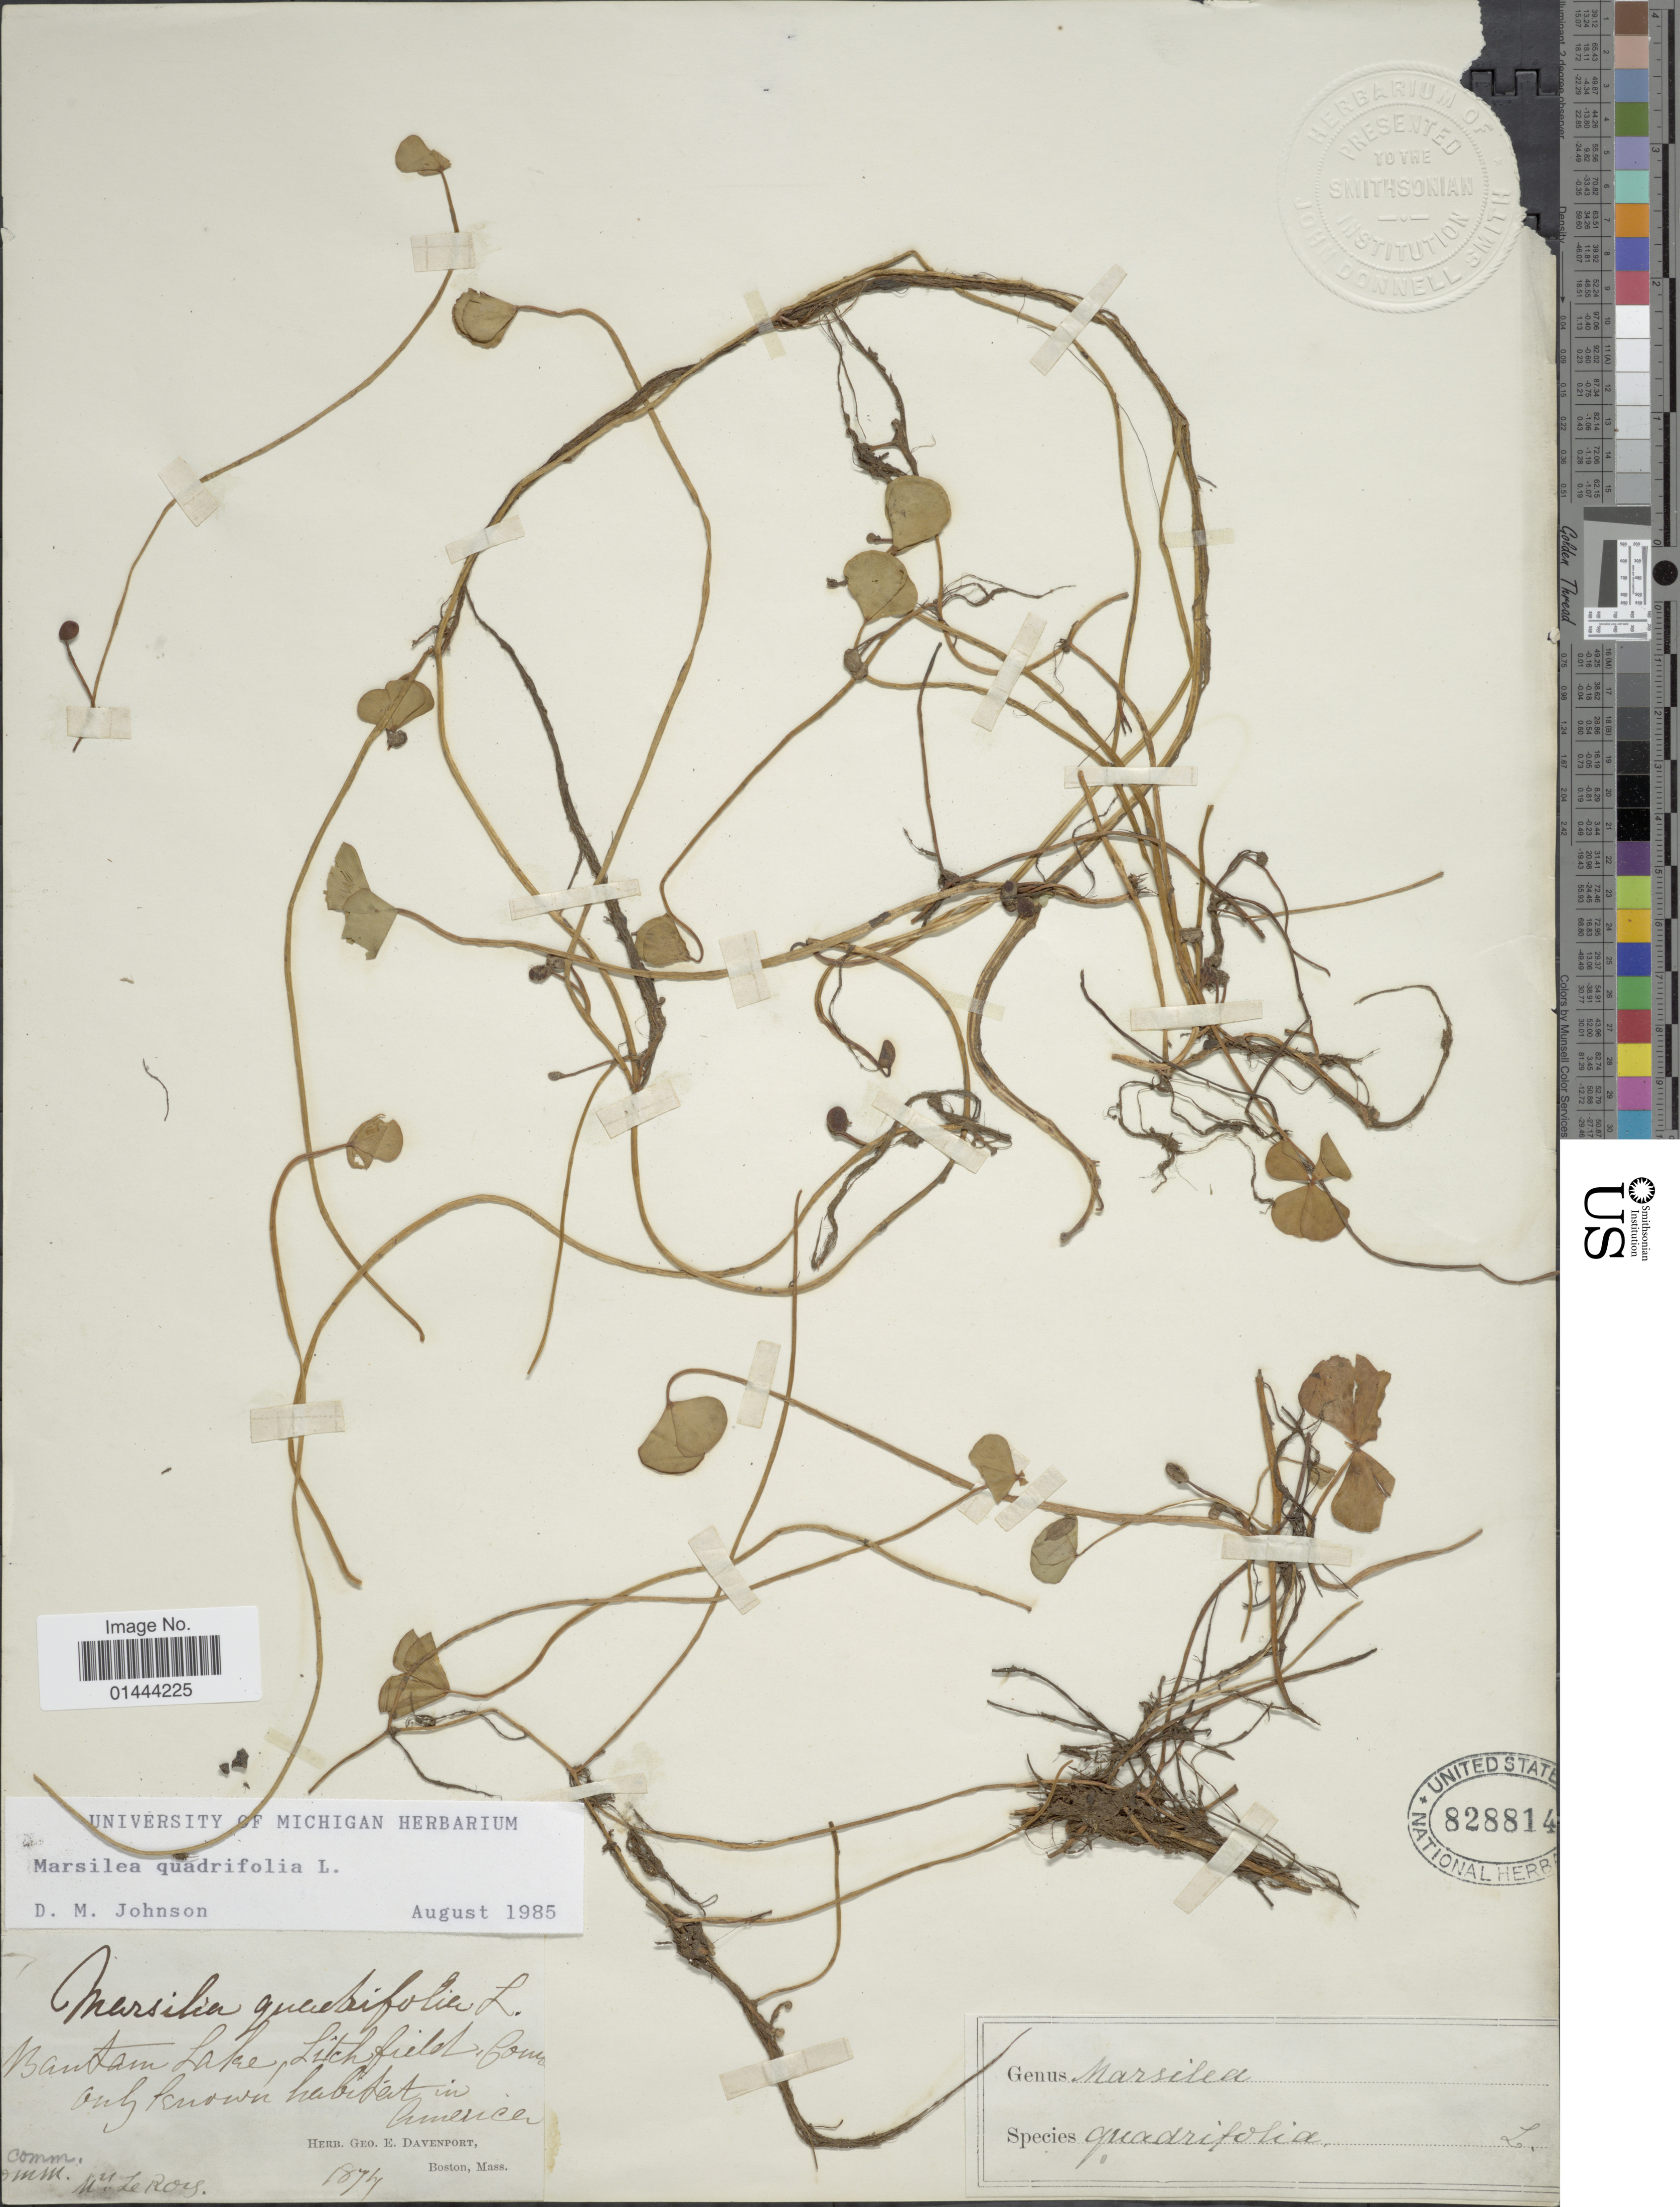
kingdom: Plantae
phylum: Tracheophyta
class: Polypodiopsida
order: Salviniales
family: Marsileaceae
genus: Marsilea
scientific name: Marsilea quadrifolia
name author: L.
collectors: ex herb. Geo. E. Davenport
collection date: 1874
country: United States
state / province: Massachusetts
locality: Boston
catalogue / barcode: US 828814